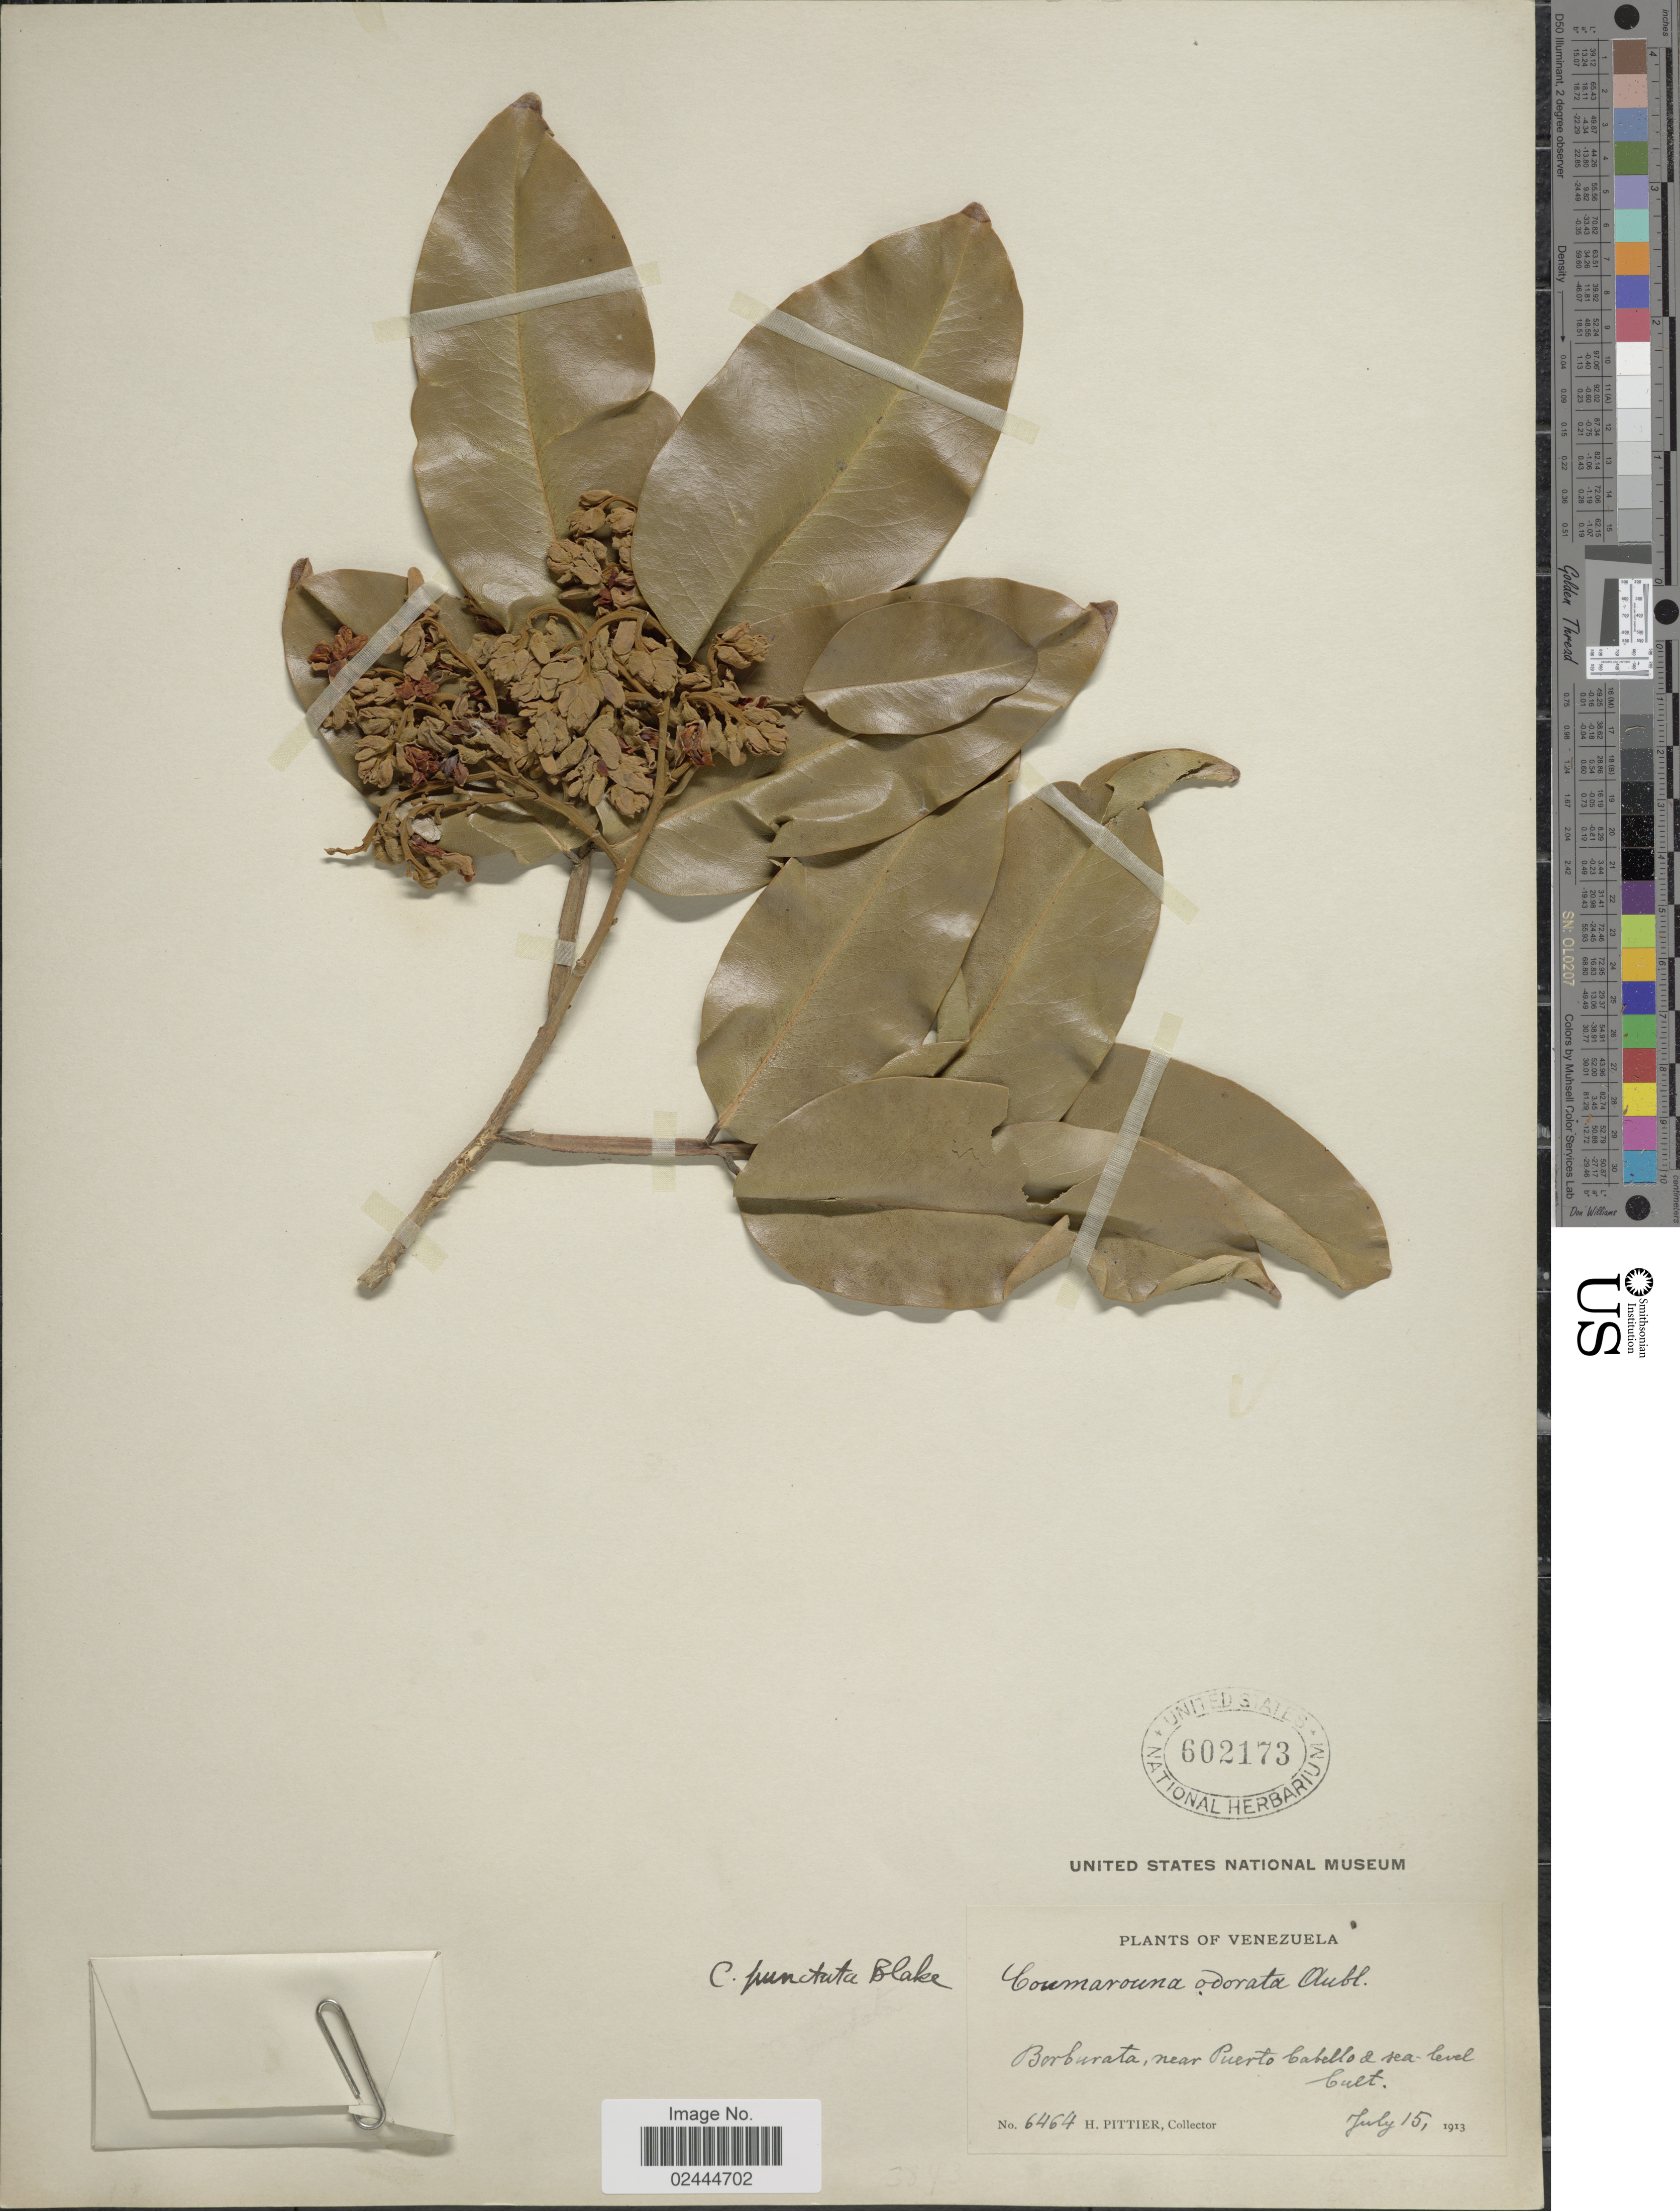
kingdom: Plantae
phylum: Tracheophyta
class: Magnoliopsida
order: Fabales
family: Fabaceae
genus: Dipteryx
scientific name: Dipteryx punctata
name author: (S.F. Blake) Amshoff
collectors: H. F. Pittier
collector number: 6464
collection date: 1913-07-15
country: Venezuela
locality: Borburatam near Puerto Cabello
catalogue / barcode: US 602173